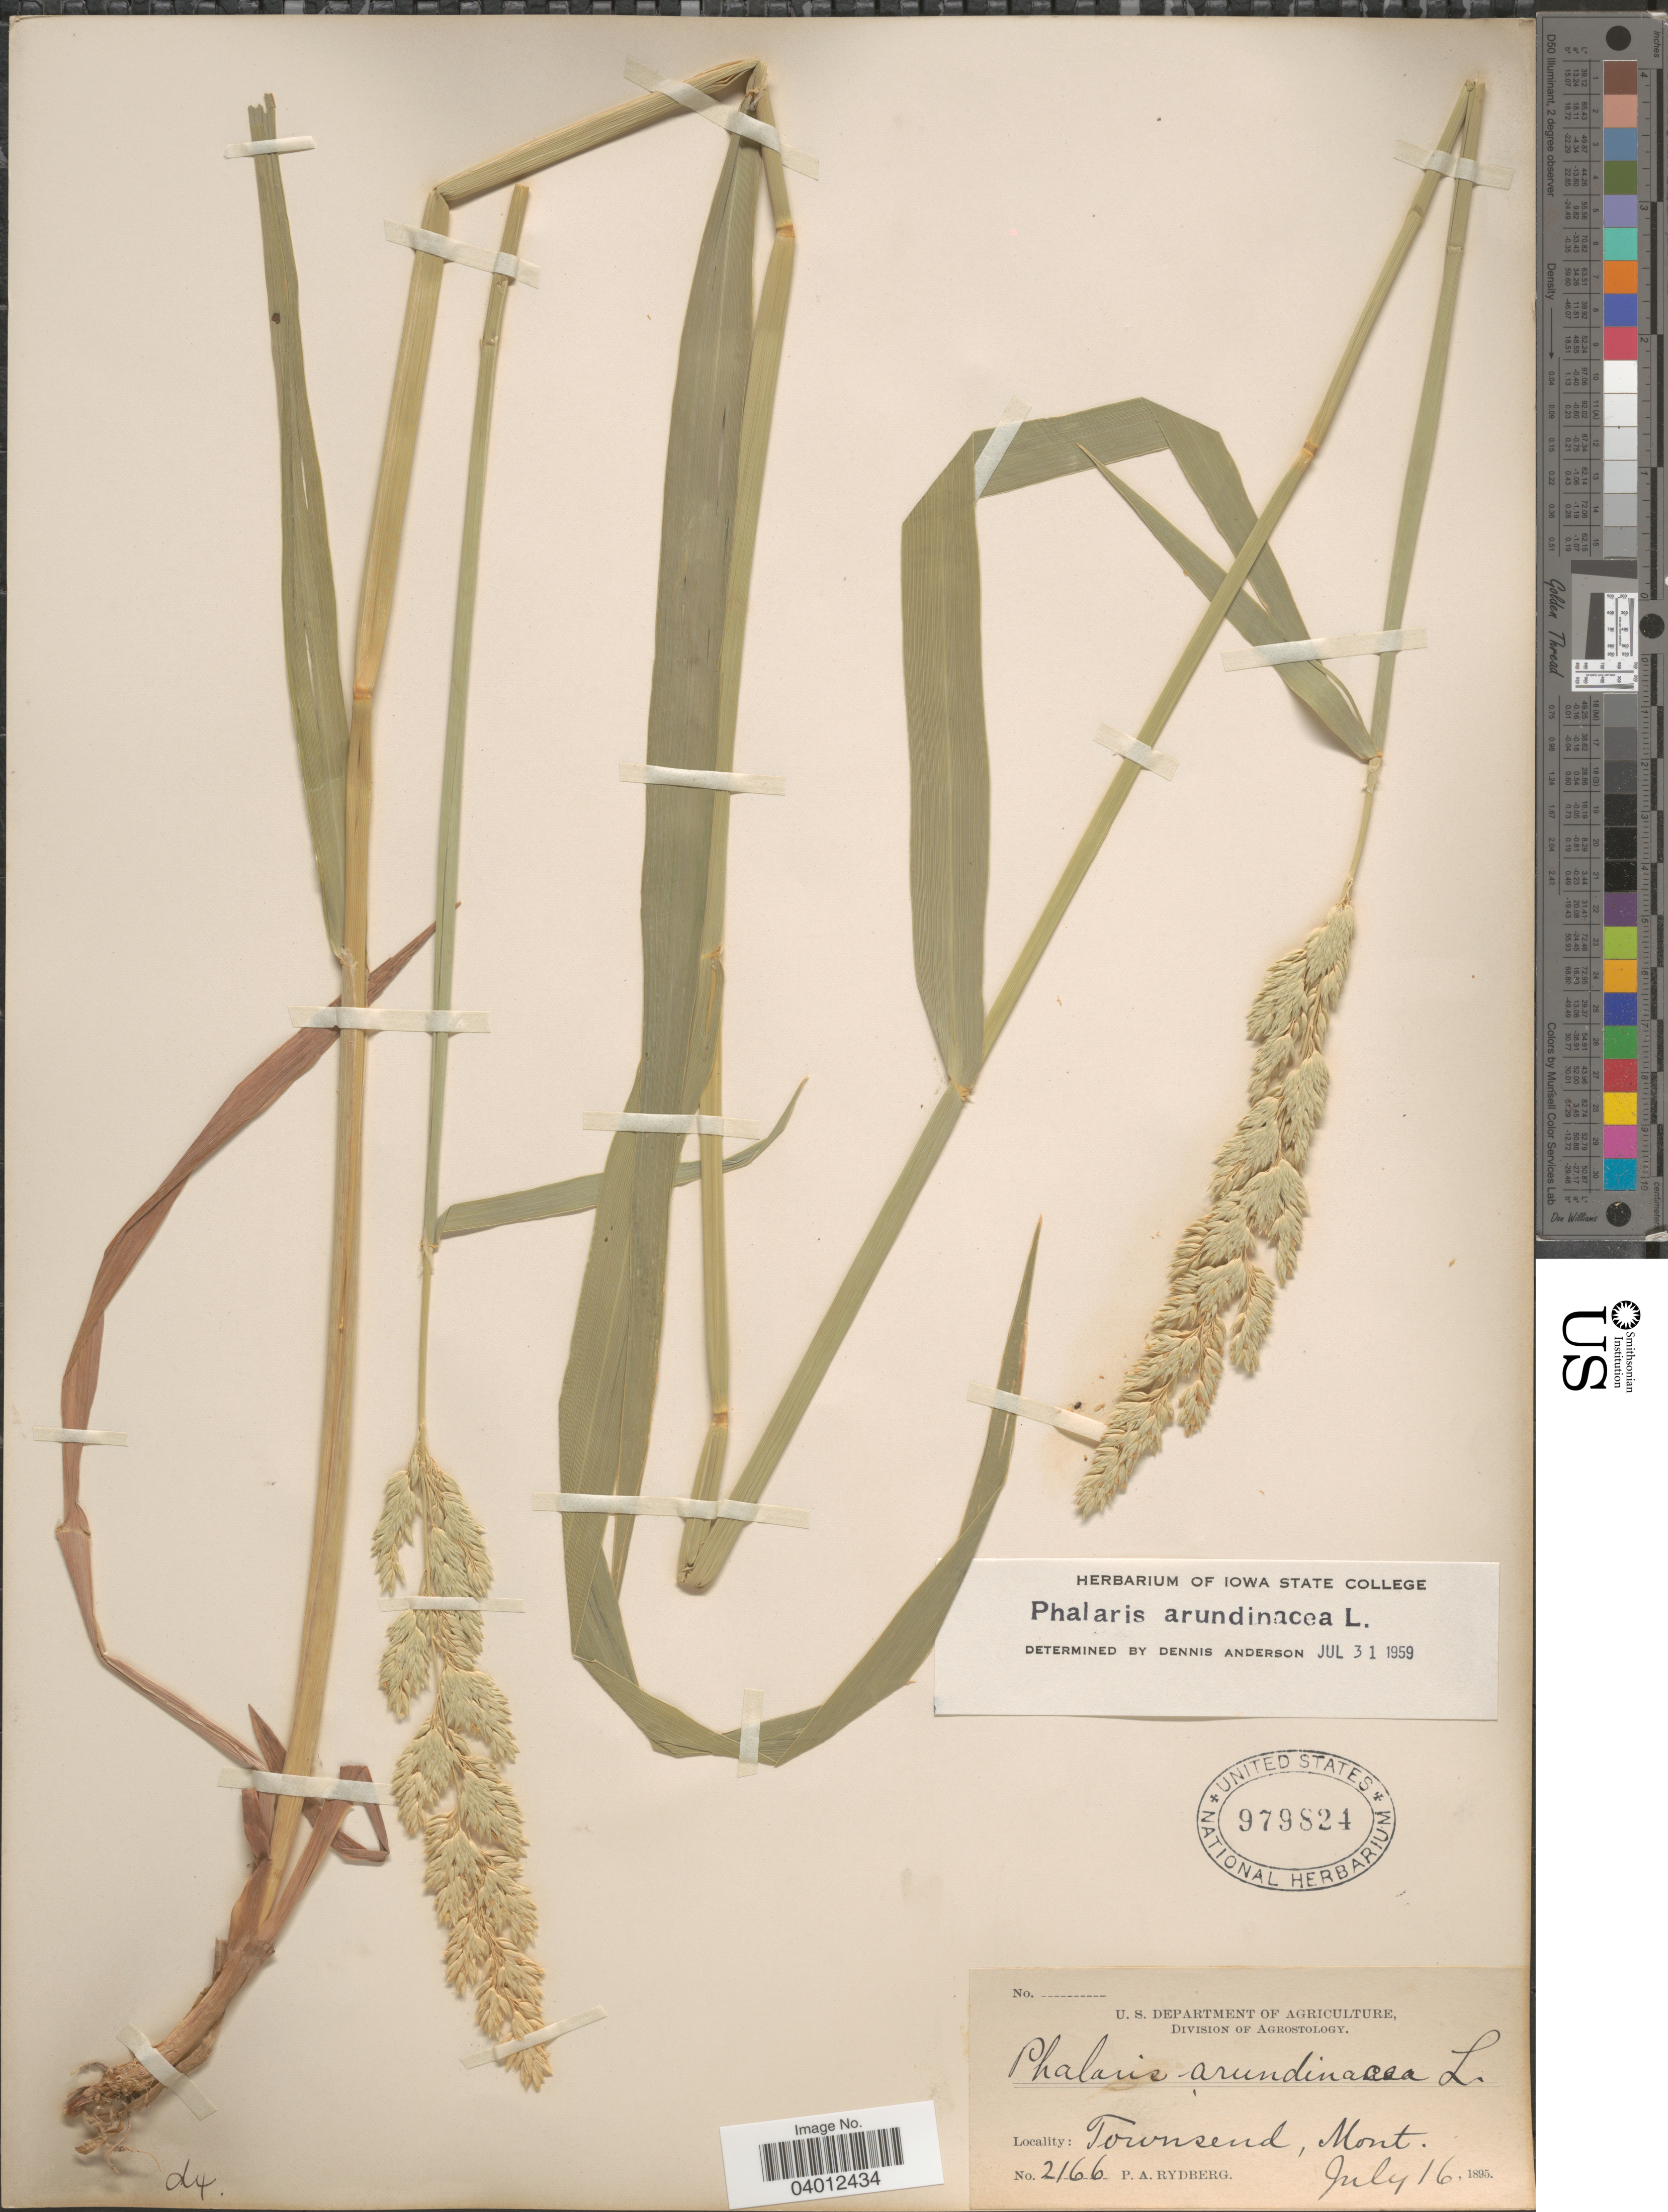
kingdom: Plantae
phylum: Tracheophyta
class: Liliopsida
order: Poales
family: Poaceae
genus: Phalaris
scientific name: Phalaris arundinacea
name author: L.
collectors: P. A. Rydberg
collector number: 2166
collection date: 1895-07-16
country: United States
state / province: Montana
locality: Townsend.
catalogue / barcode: US 979824